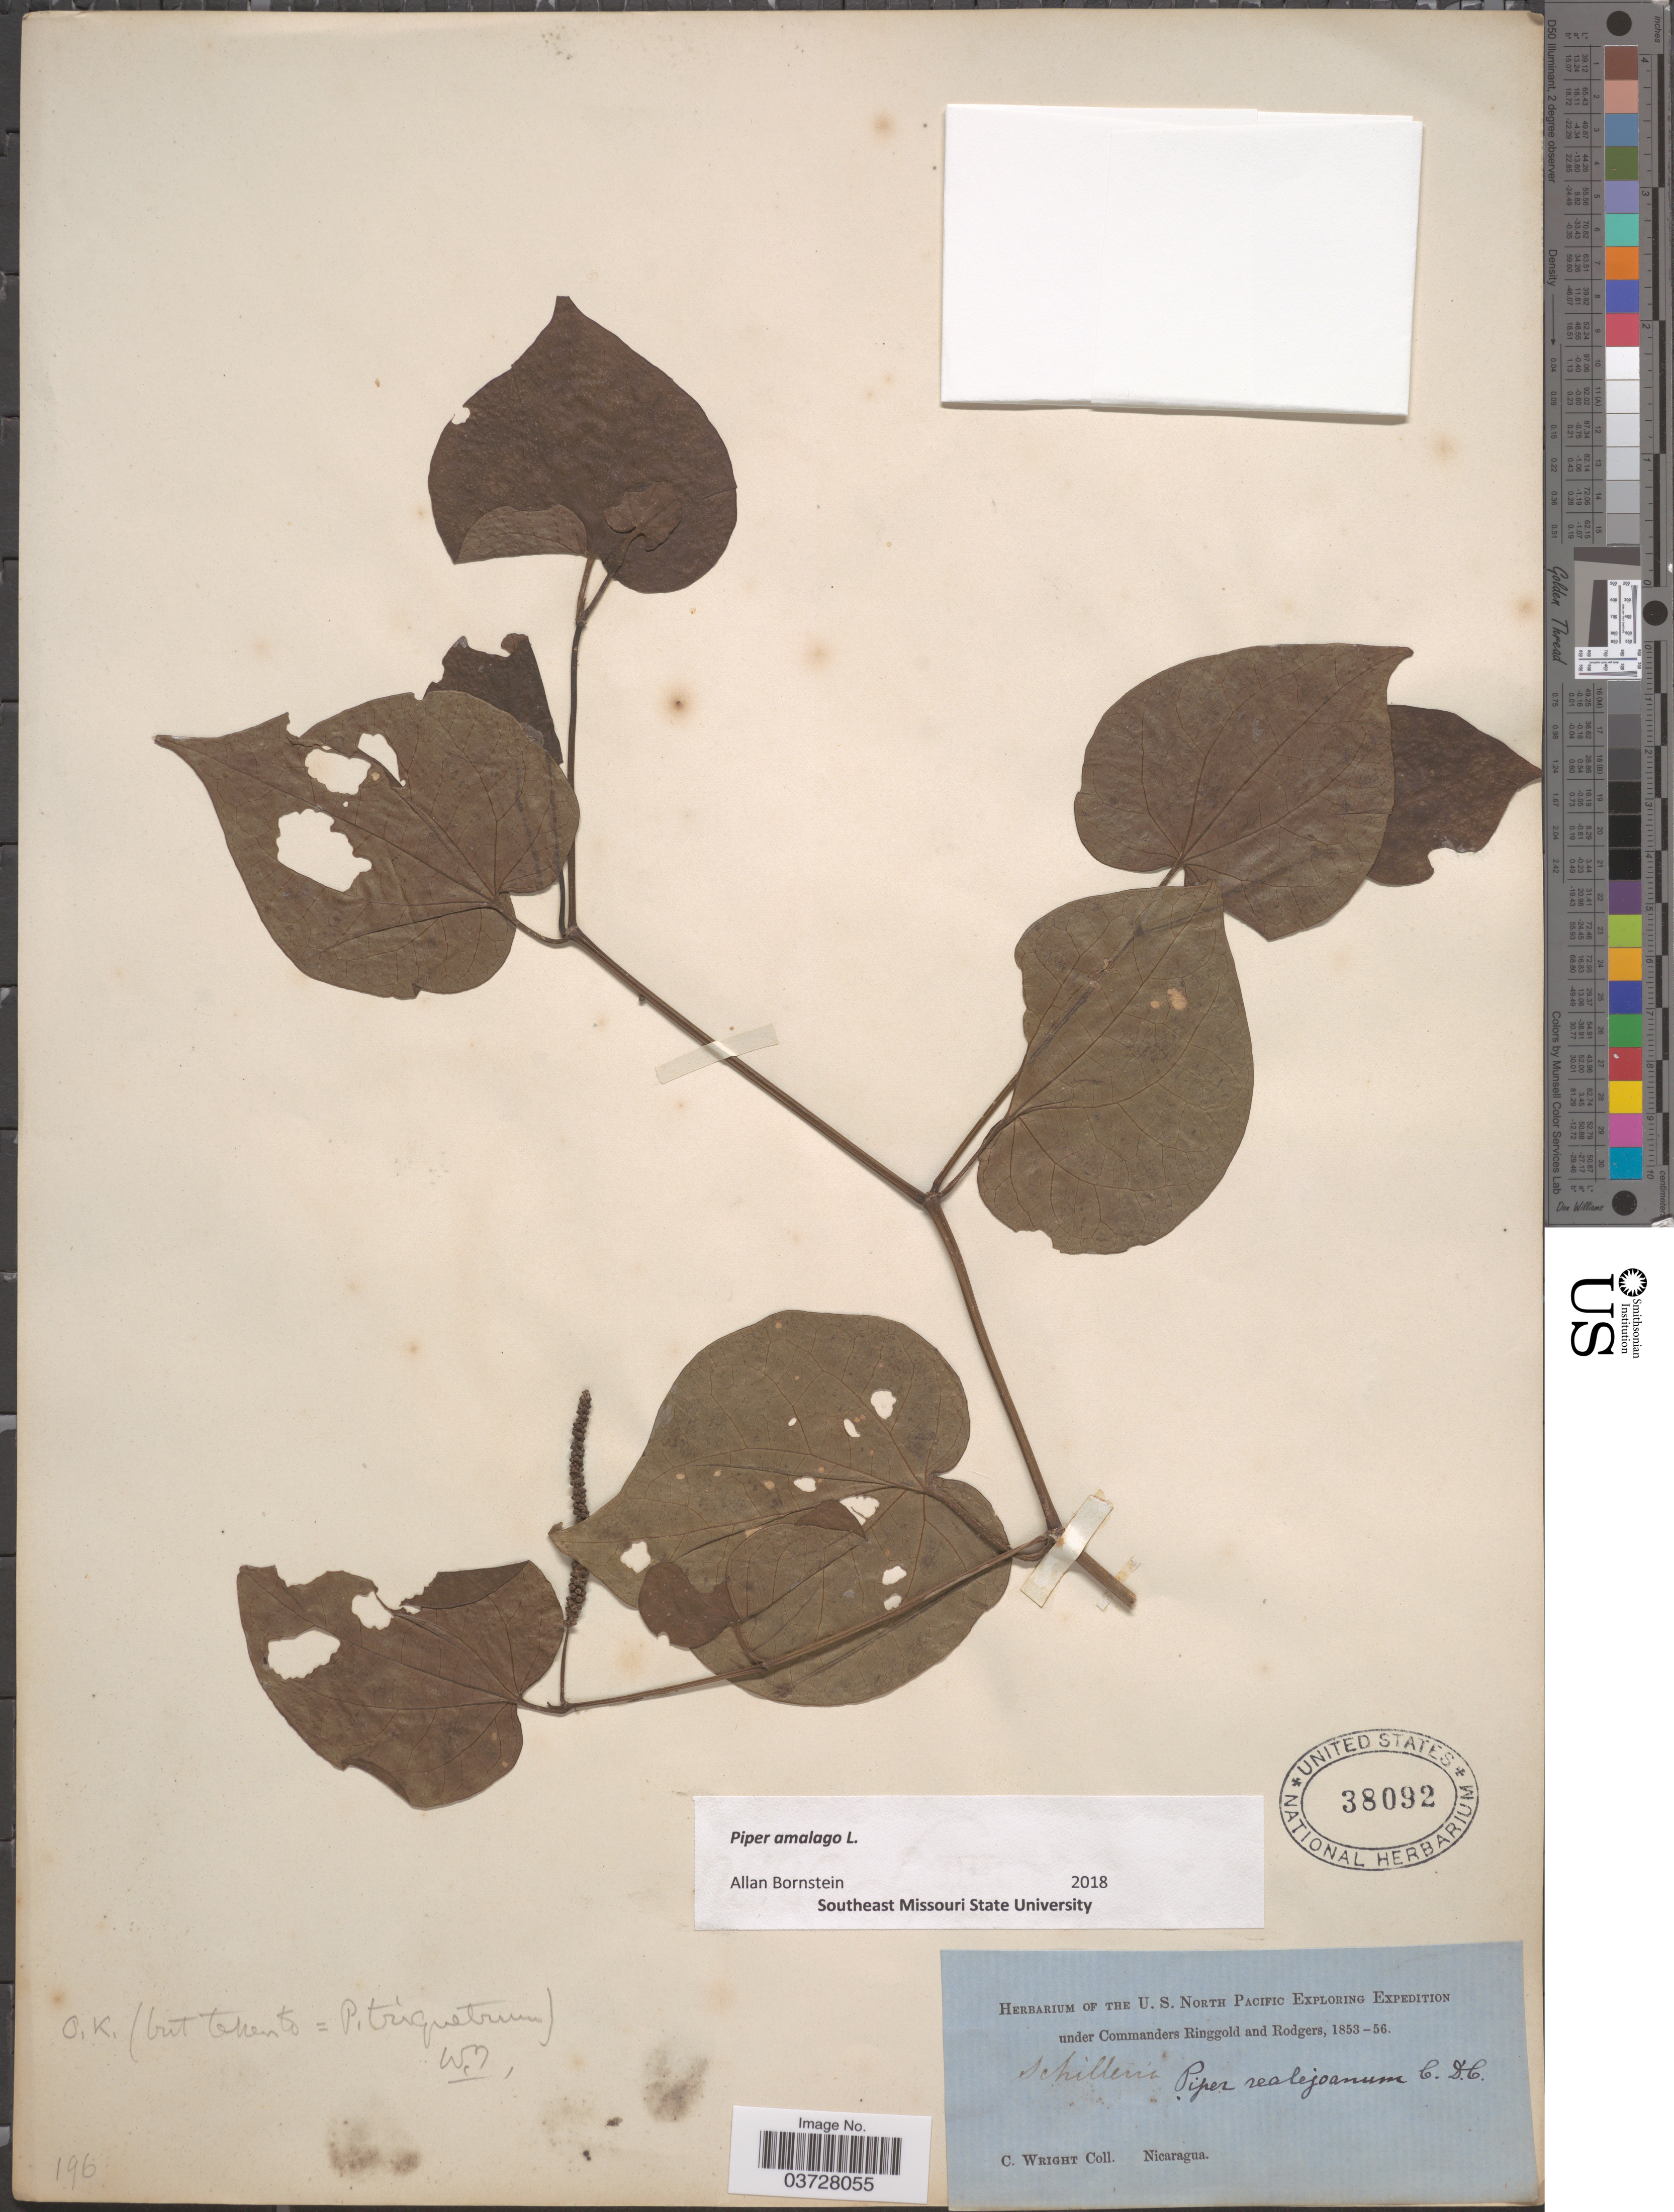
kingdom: Plantae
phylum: Tracheophyta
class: Magnoliopsida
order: Piperales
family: Piperaceae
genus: Piper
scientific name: Piper amalago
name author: L.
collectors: C. Wright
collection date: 1853/1856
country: Nicaragua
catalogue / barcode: US 38092